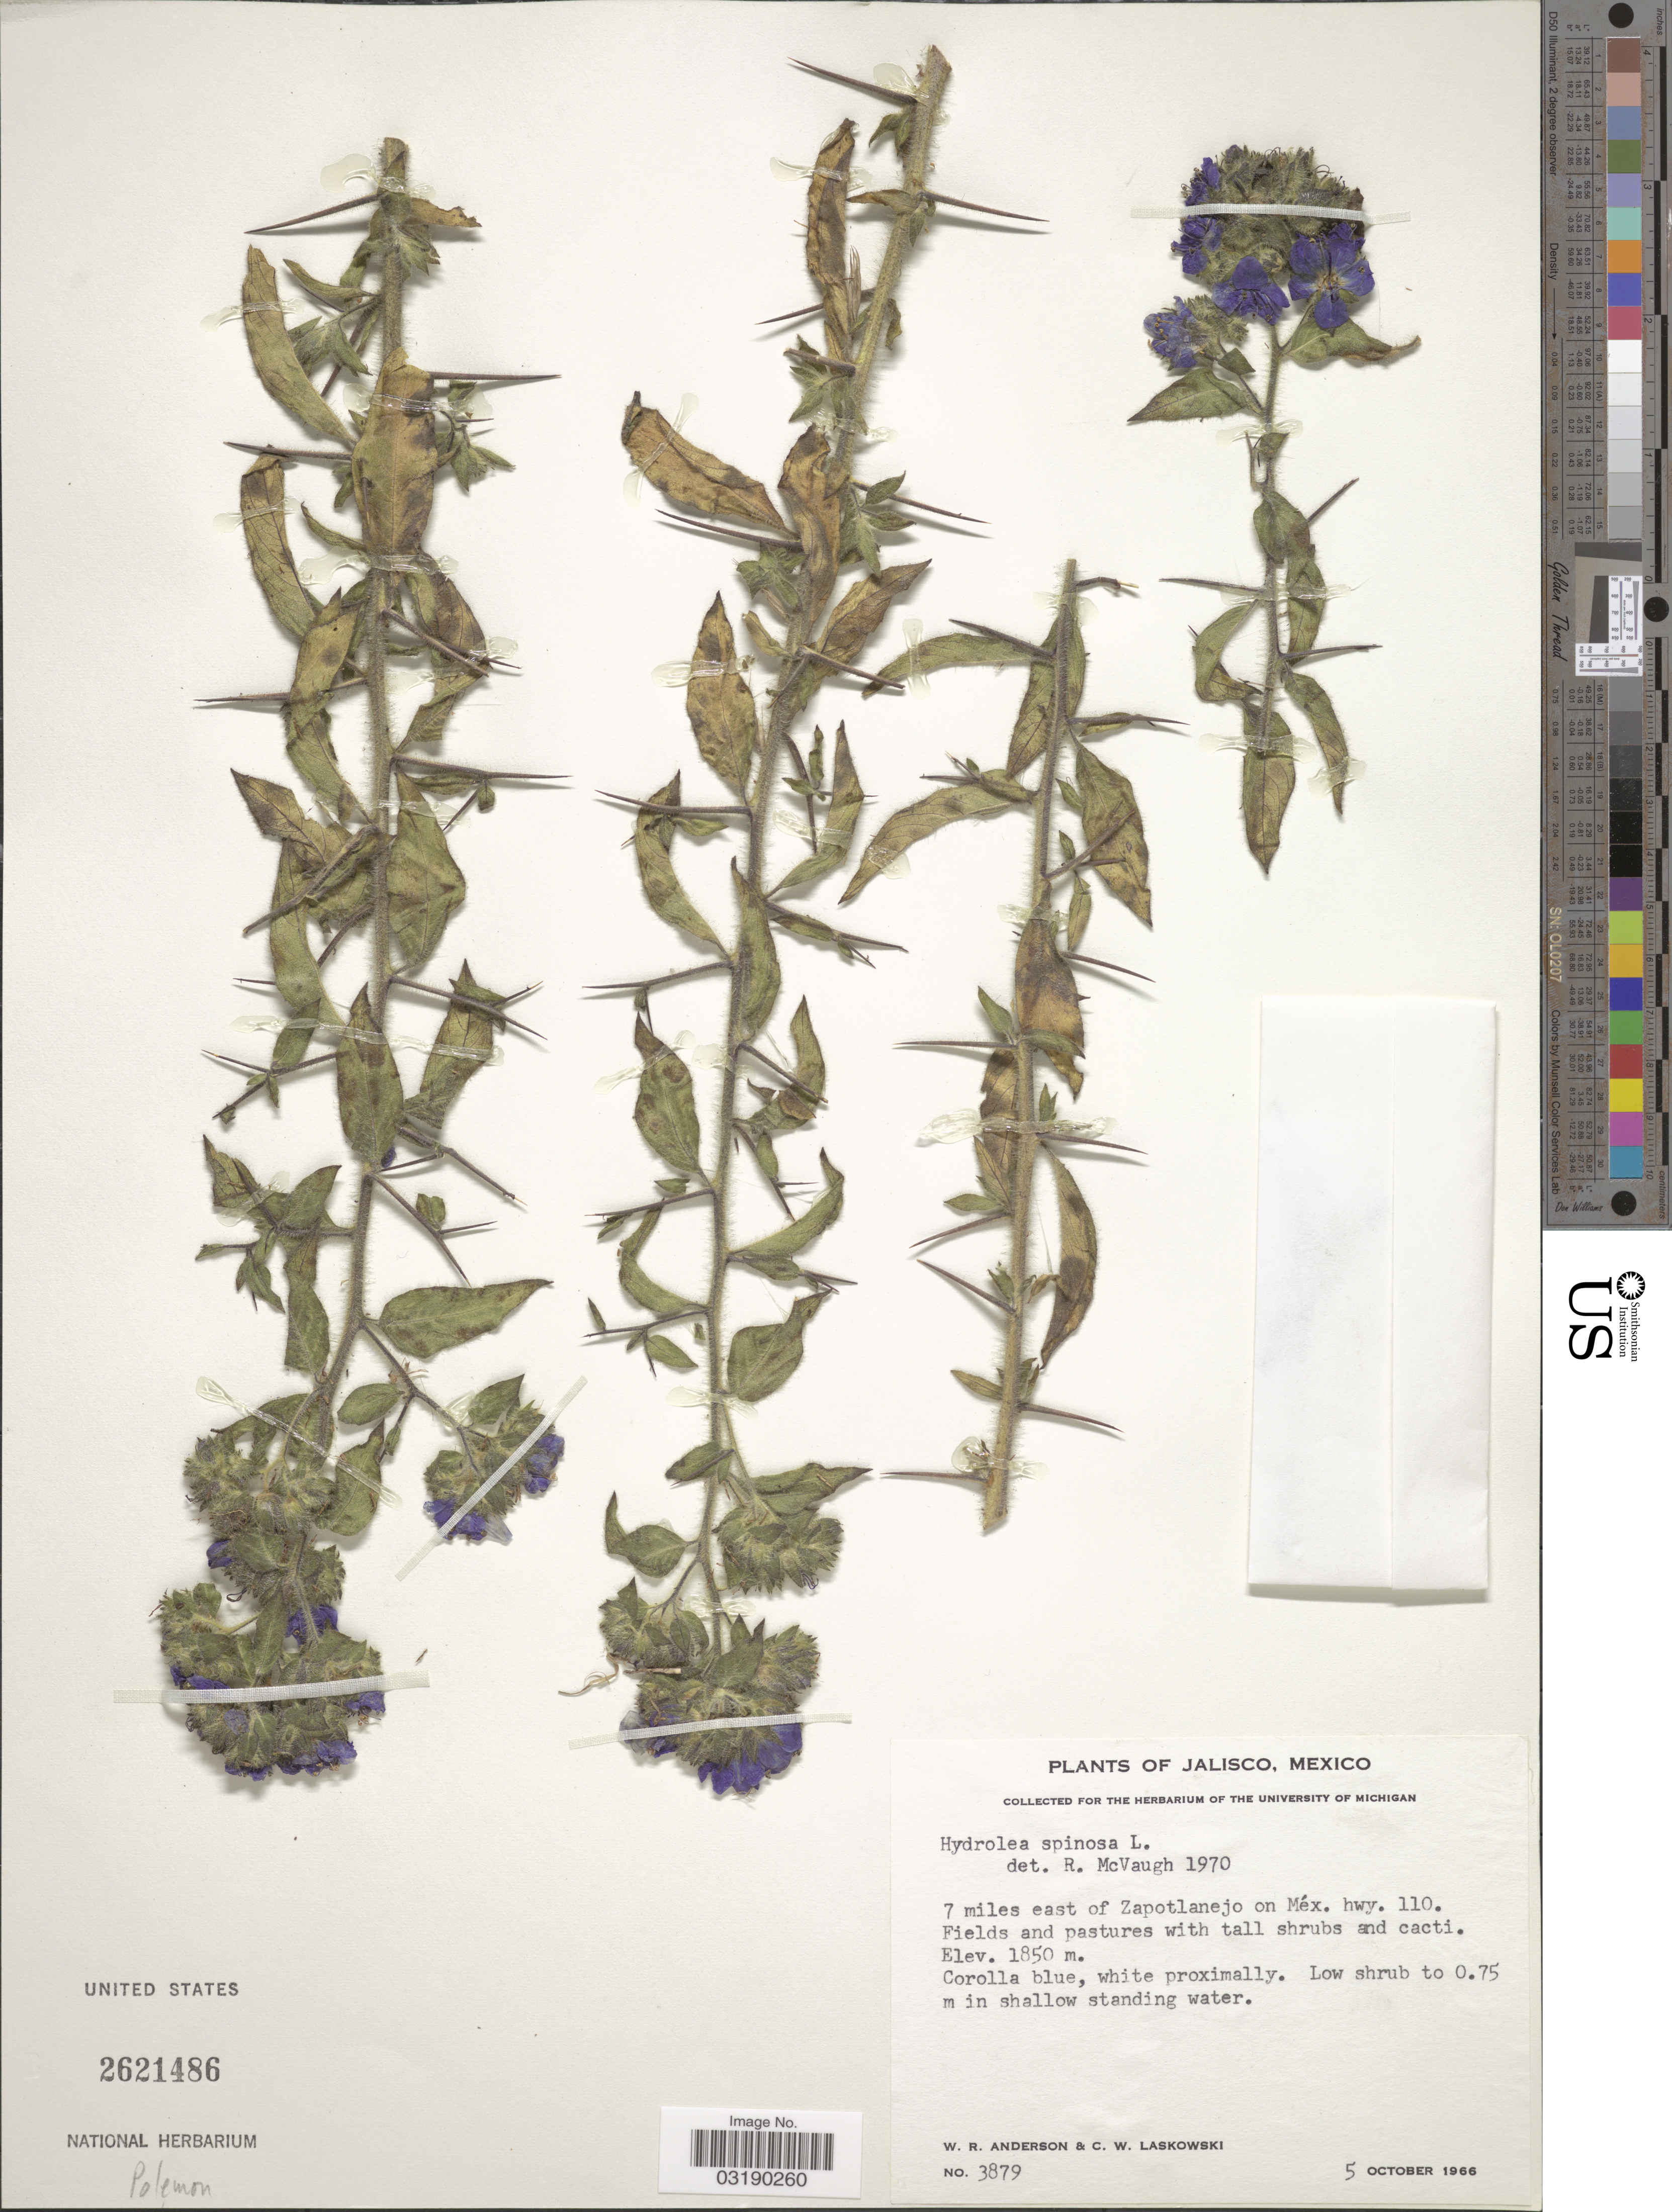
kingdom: Plantae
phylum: Tracheophyta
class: Magnoliopsida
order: Solanales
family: Hydroleaceae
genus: Hydrolea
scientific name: Hydrolea spinosa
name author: L.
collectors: W. Anderson & C. Laskowski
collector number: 3879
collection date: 1966-10-05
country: Mexico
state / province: Jalisco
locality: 7 miles east of Zapotlenejo on Méx. hwy. 110.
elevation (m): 1850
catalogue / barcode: US 2621486